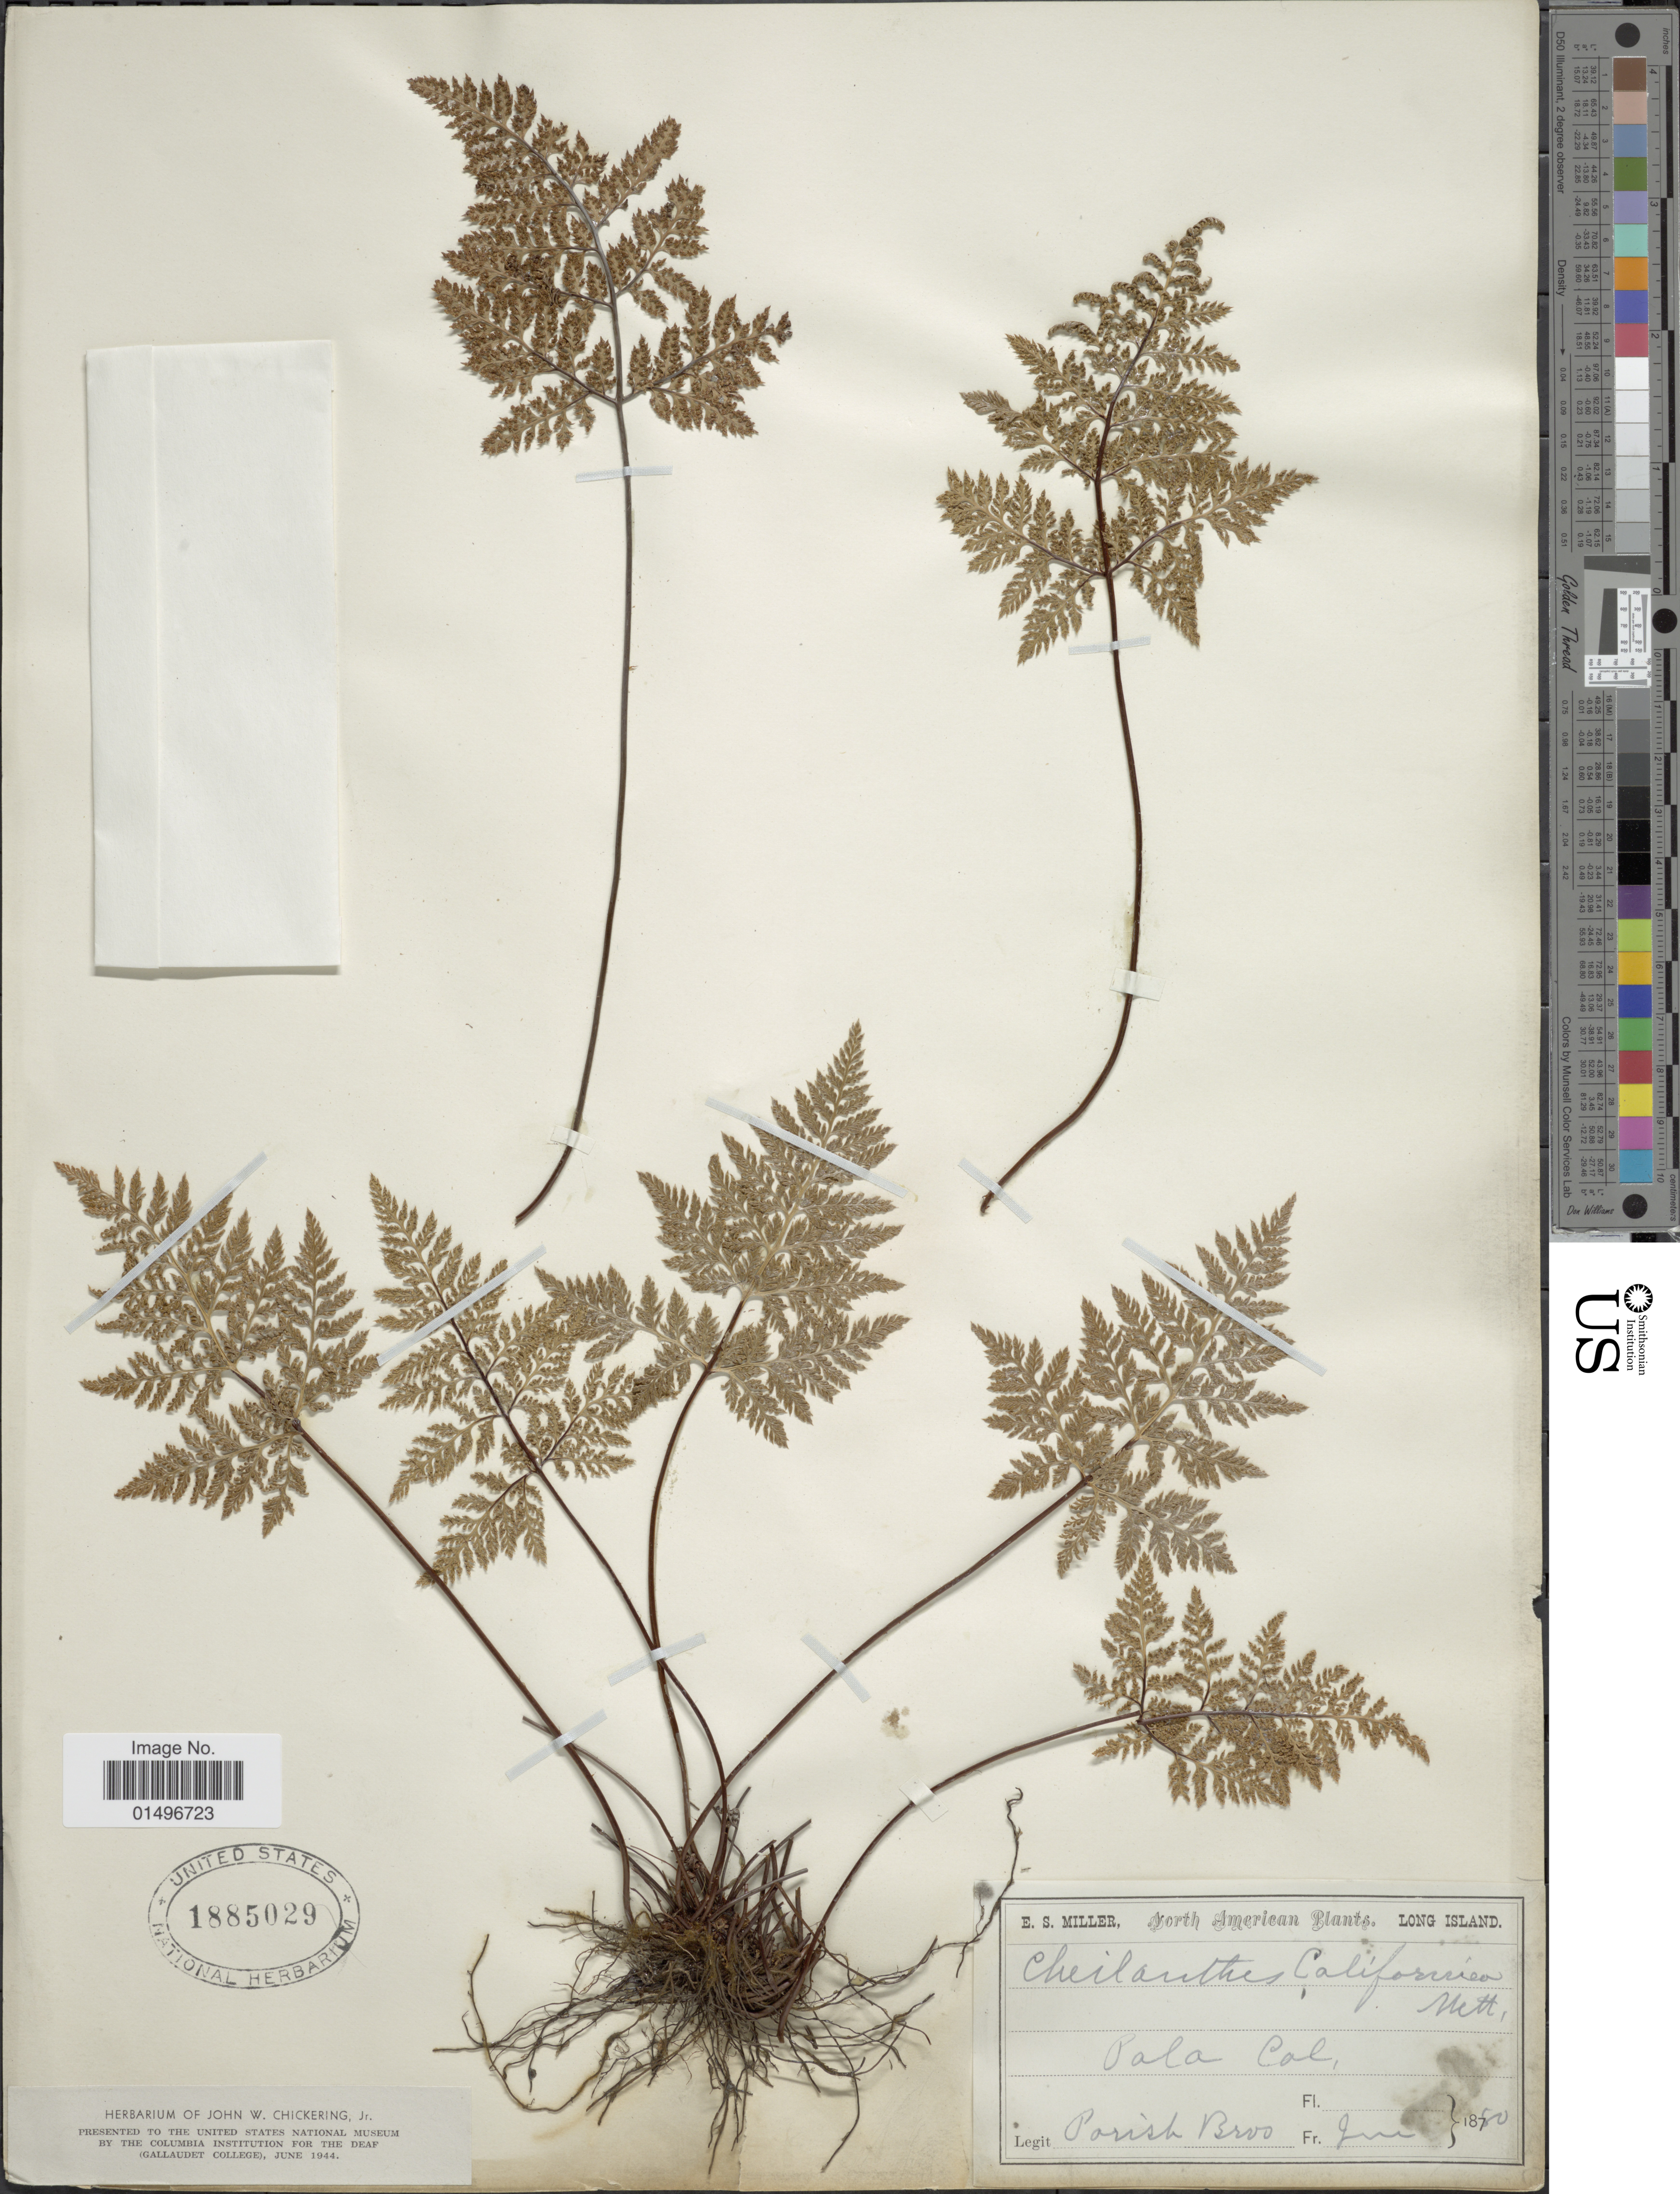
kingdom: Plantae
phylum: Tracheophyta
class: Polypodiopsida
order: Polypodiales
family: Pteridaceae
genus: Aspidotis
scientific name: Aspidotis densa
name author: (Brack.) Lellinger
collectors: Parish Bros.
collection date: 1880-06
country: United States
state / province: California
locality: Tola, Long Island.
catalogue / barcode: US 1885029